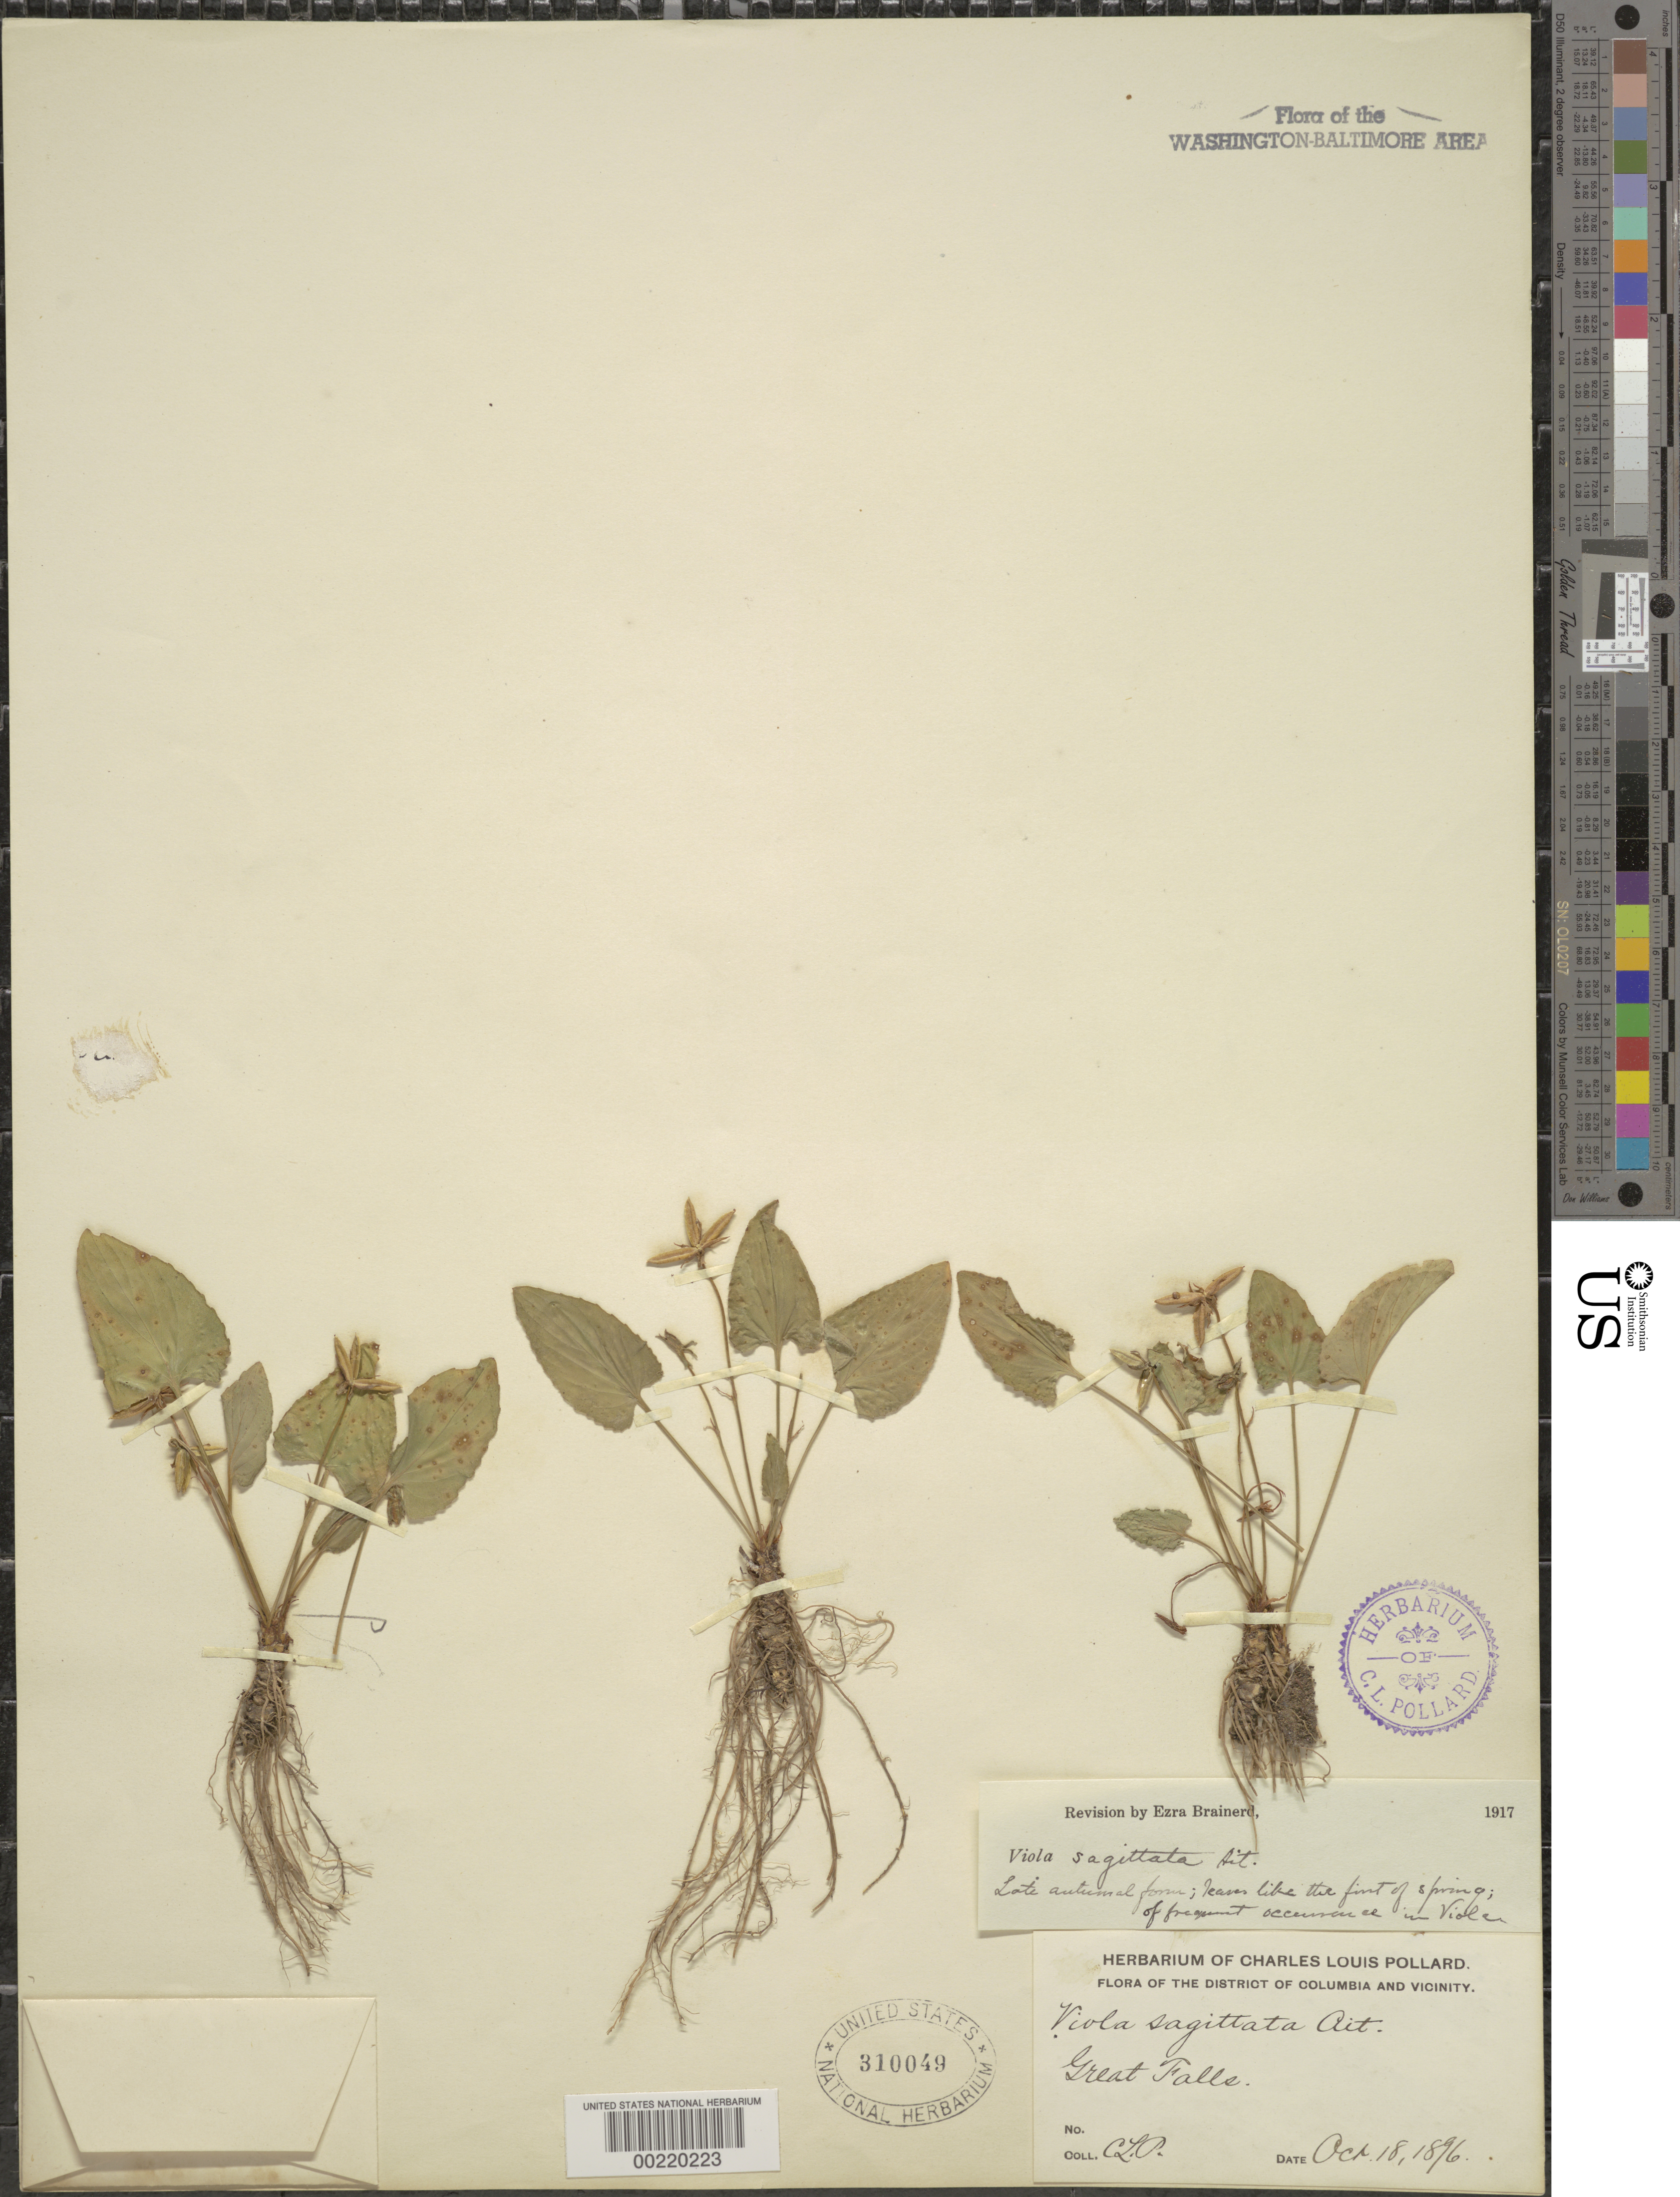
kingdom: Plantae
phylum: Tracheophyta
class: Magnoliopsida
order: Malpighiales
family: Violaceae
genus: Viola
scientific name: Viola sagittata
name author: Aiton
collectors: C. L. Pollard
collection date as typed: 18 Oct 1896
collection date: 1896-10-18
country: United States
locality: Great Falls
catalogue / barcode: US 310049